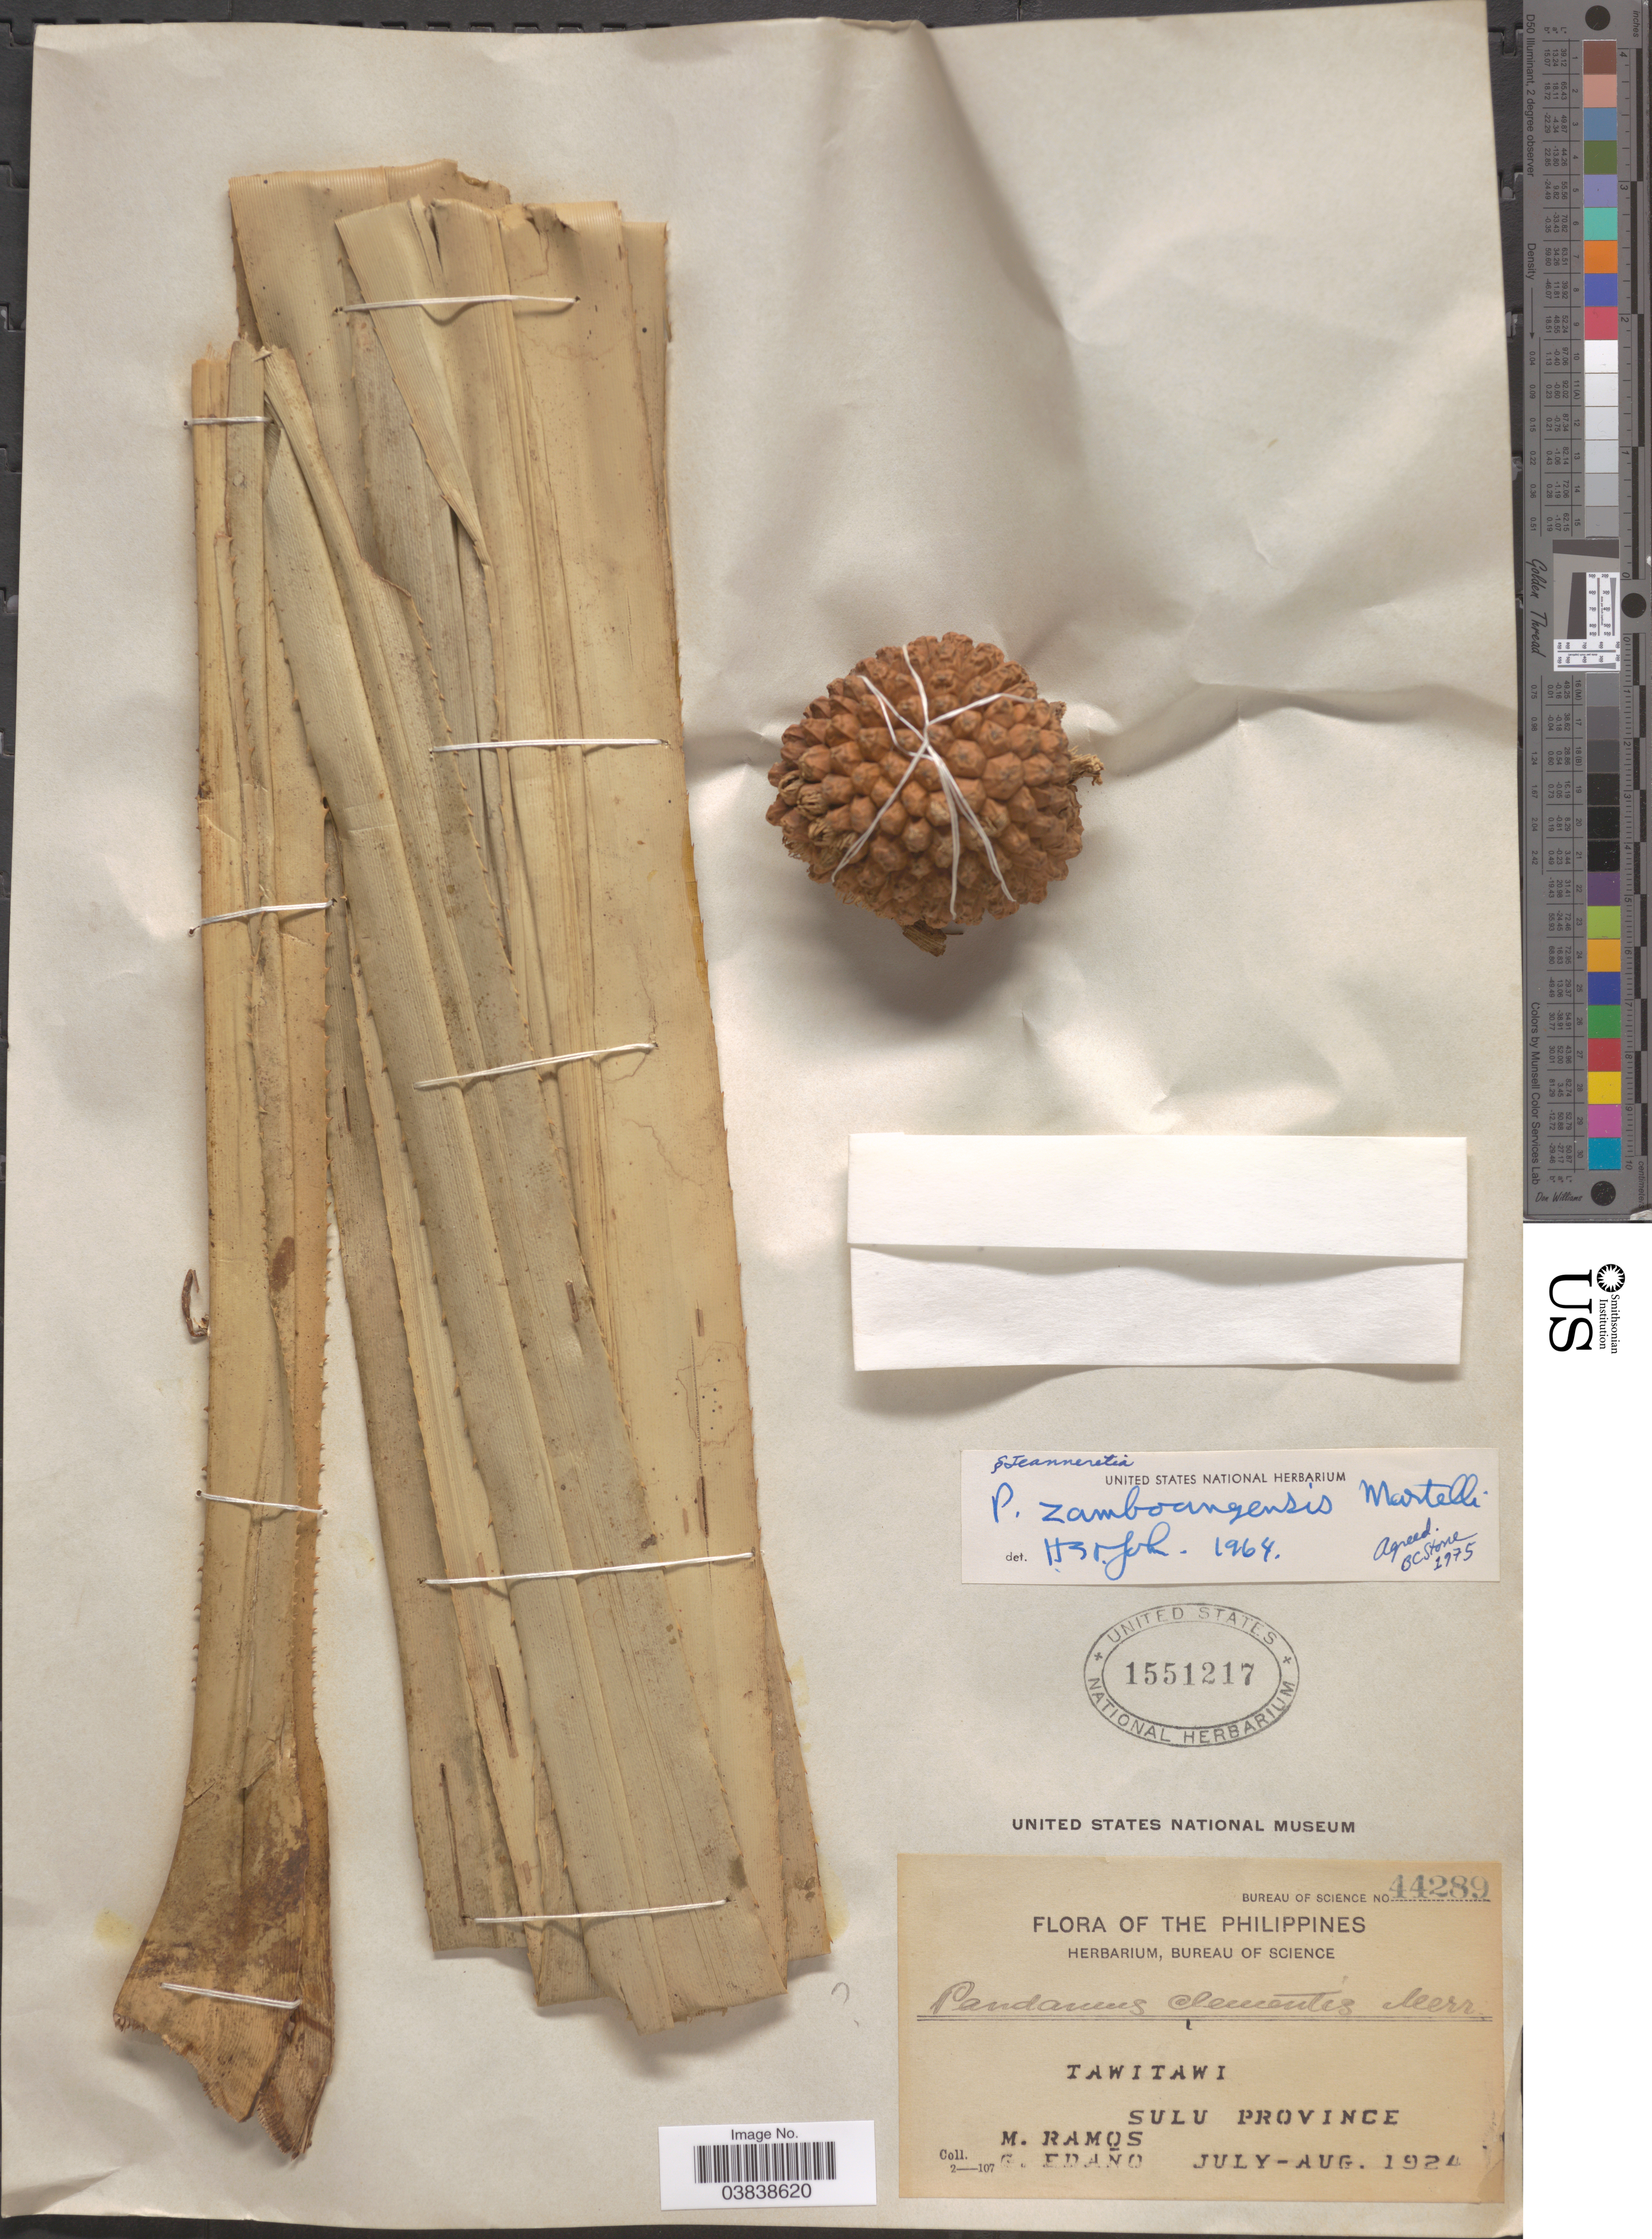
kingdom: Plantae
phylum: Tracheophyta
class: Liliopsida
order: Pandanales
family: Pandanaceae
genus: Pandanus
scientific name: Pandanus zamboangensis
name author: Martelli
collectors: M. Ramos & G. Edaño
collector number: Bureau of Science 44289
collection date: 1924-07/1924-08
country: Philippines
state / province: Muslim Mindanao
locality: Tawitawi, Sulu Province.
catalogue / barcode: US 1551217